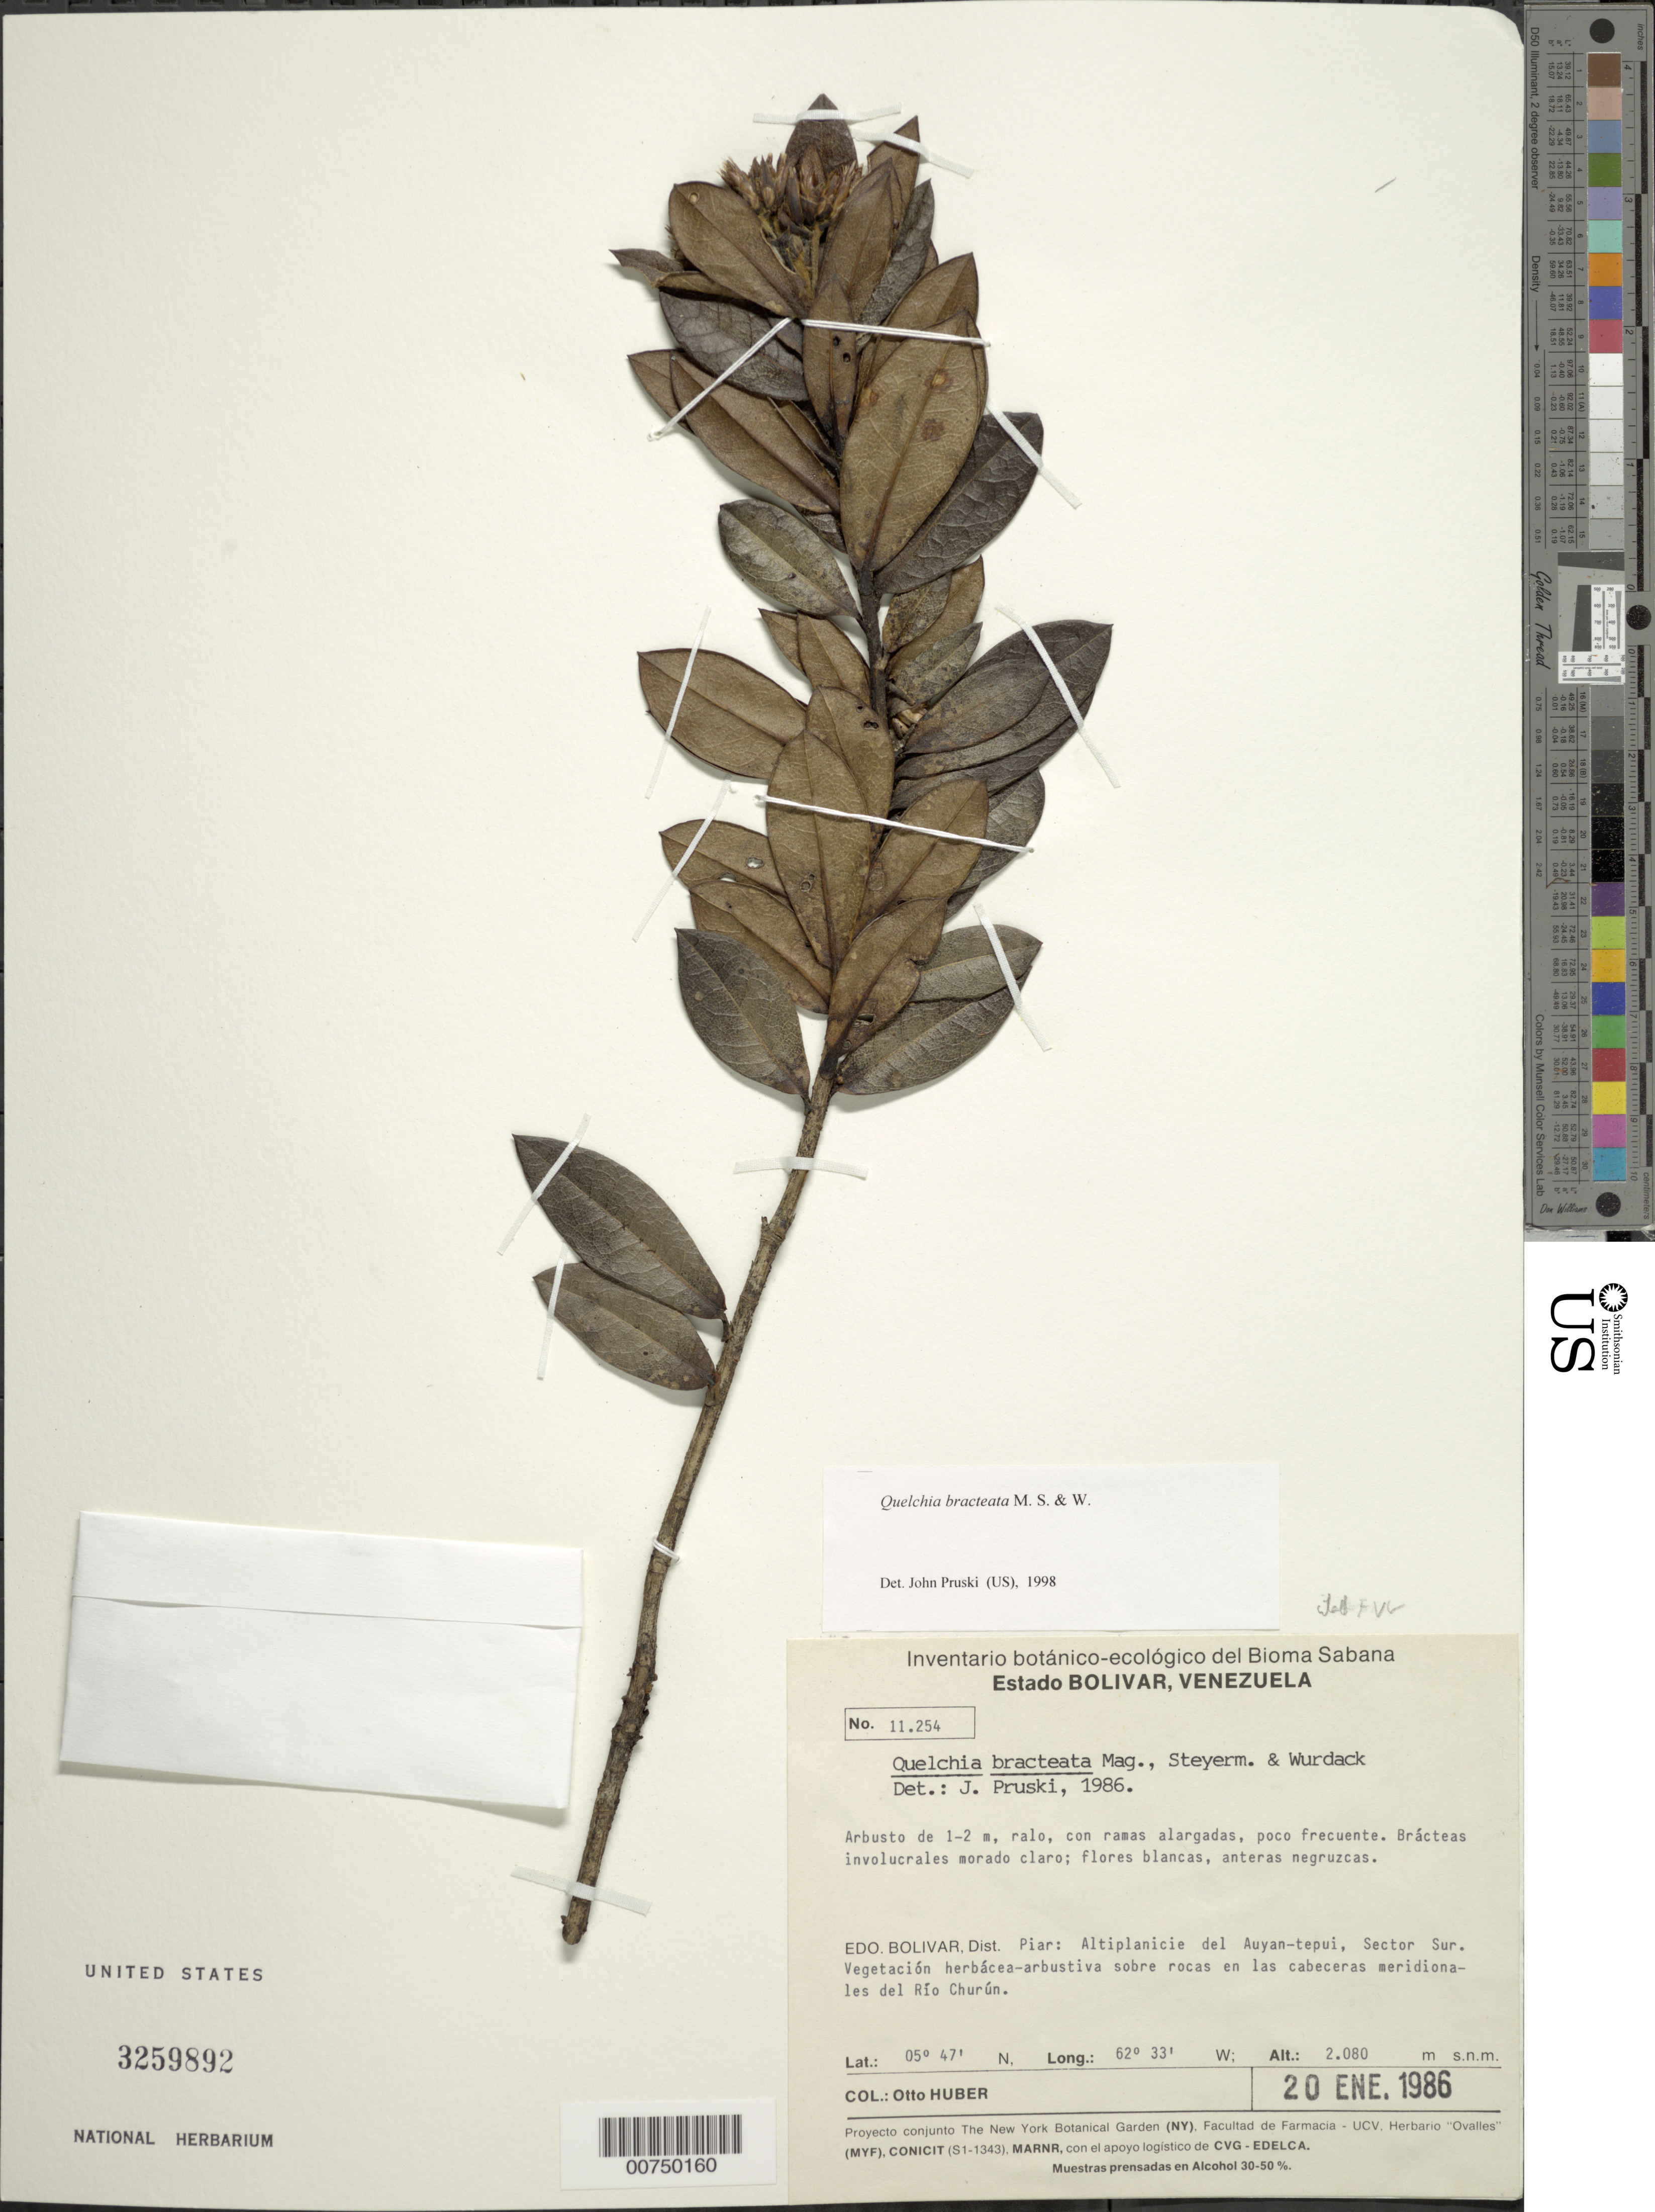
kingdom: Plantae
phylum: Tracheophyta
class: Magnoliopsida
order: Asterales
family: Asteraceae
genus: Quelchia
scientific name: Quelchia bracteata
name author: Maguire et al.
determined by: Pruski, J. F.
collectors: O. Huber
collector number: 11254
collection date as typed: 20-Jan-86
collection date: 1986-01-20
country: Venezuela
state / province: Bolívar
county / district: Piar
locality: Auyan-tepuí, sector sur, cabeceras meridionales del Río Churún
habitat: Altiplanicie de vegetación herbácea-arbustiva, sobre rocas en las cabeceras meridionales del rio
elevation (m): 2080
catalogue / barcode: US 3259892